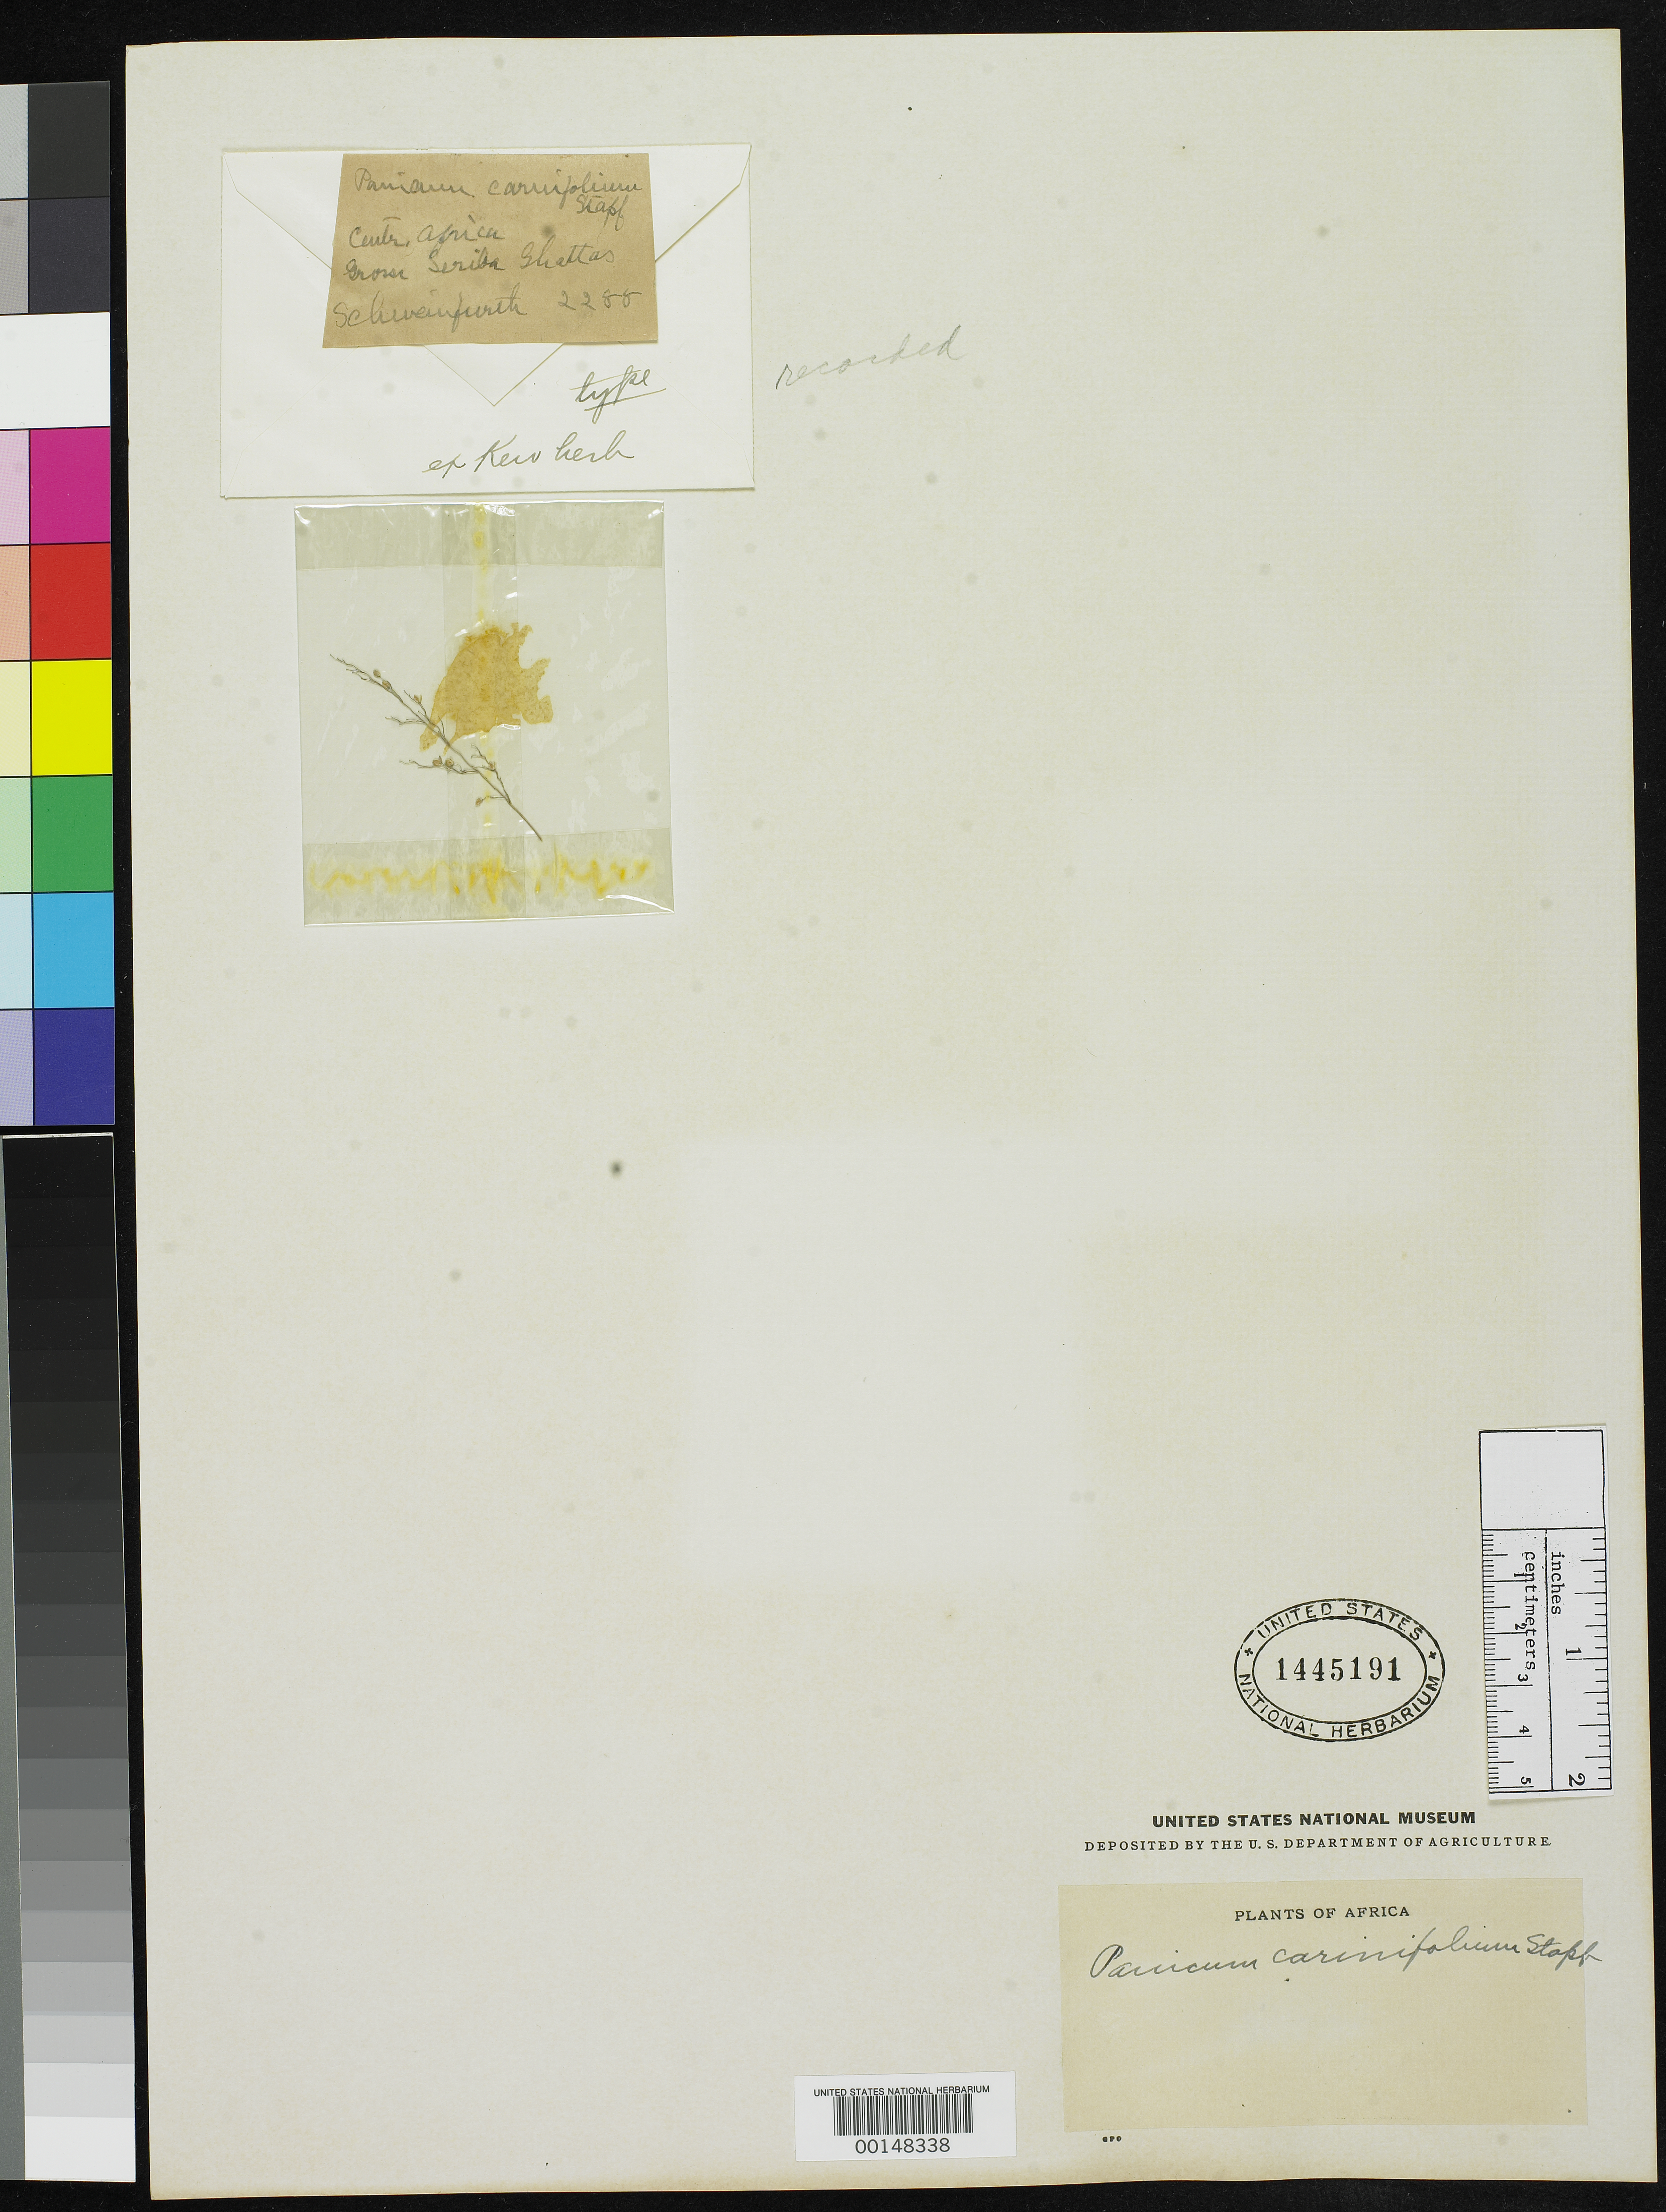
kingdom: Plantae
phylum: Tracheophyta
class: Liliopsida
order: Poales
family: Poaceae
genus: Panicum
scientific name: Panicum carinifolium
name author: Stapf in Prain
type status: Type Fragment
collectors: G. A. Schweinfurth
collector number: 2288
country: Sudan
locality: Jur, Ghatta's Great Serida.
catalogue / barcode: US 1445191